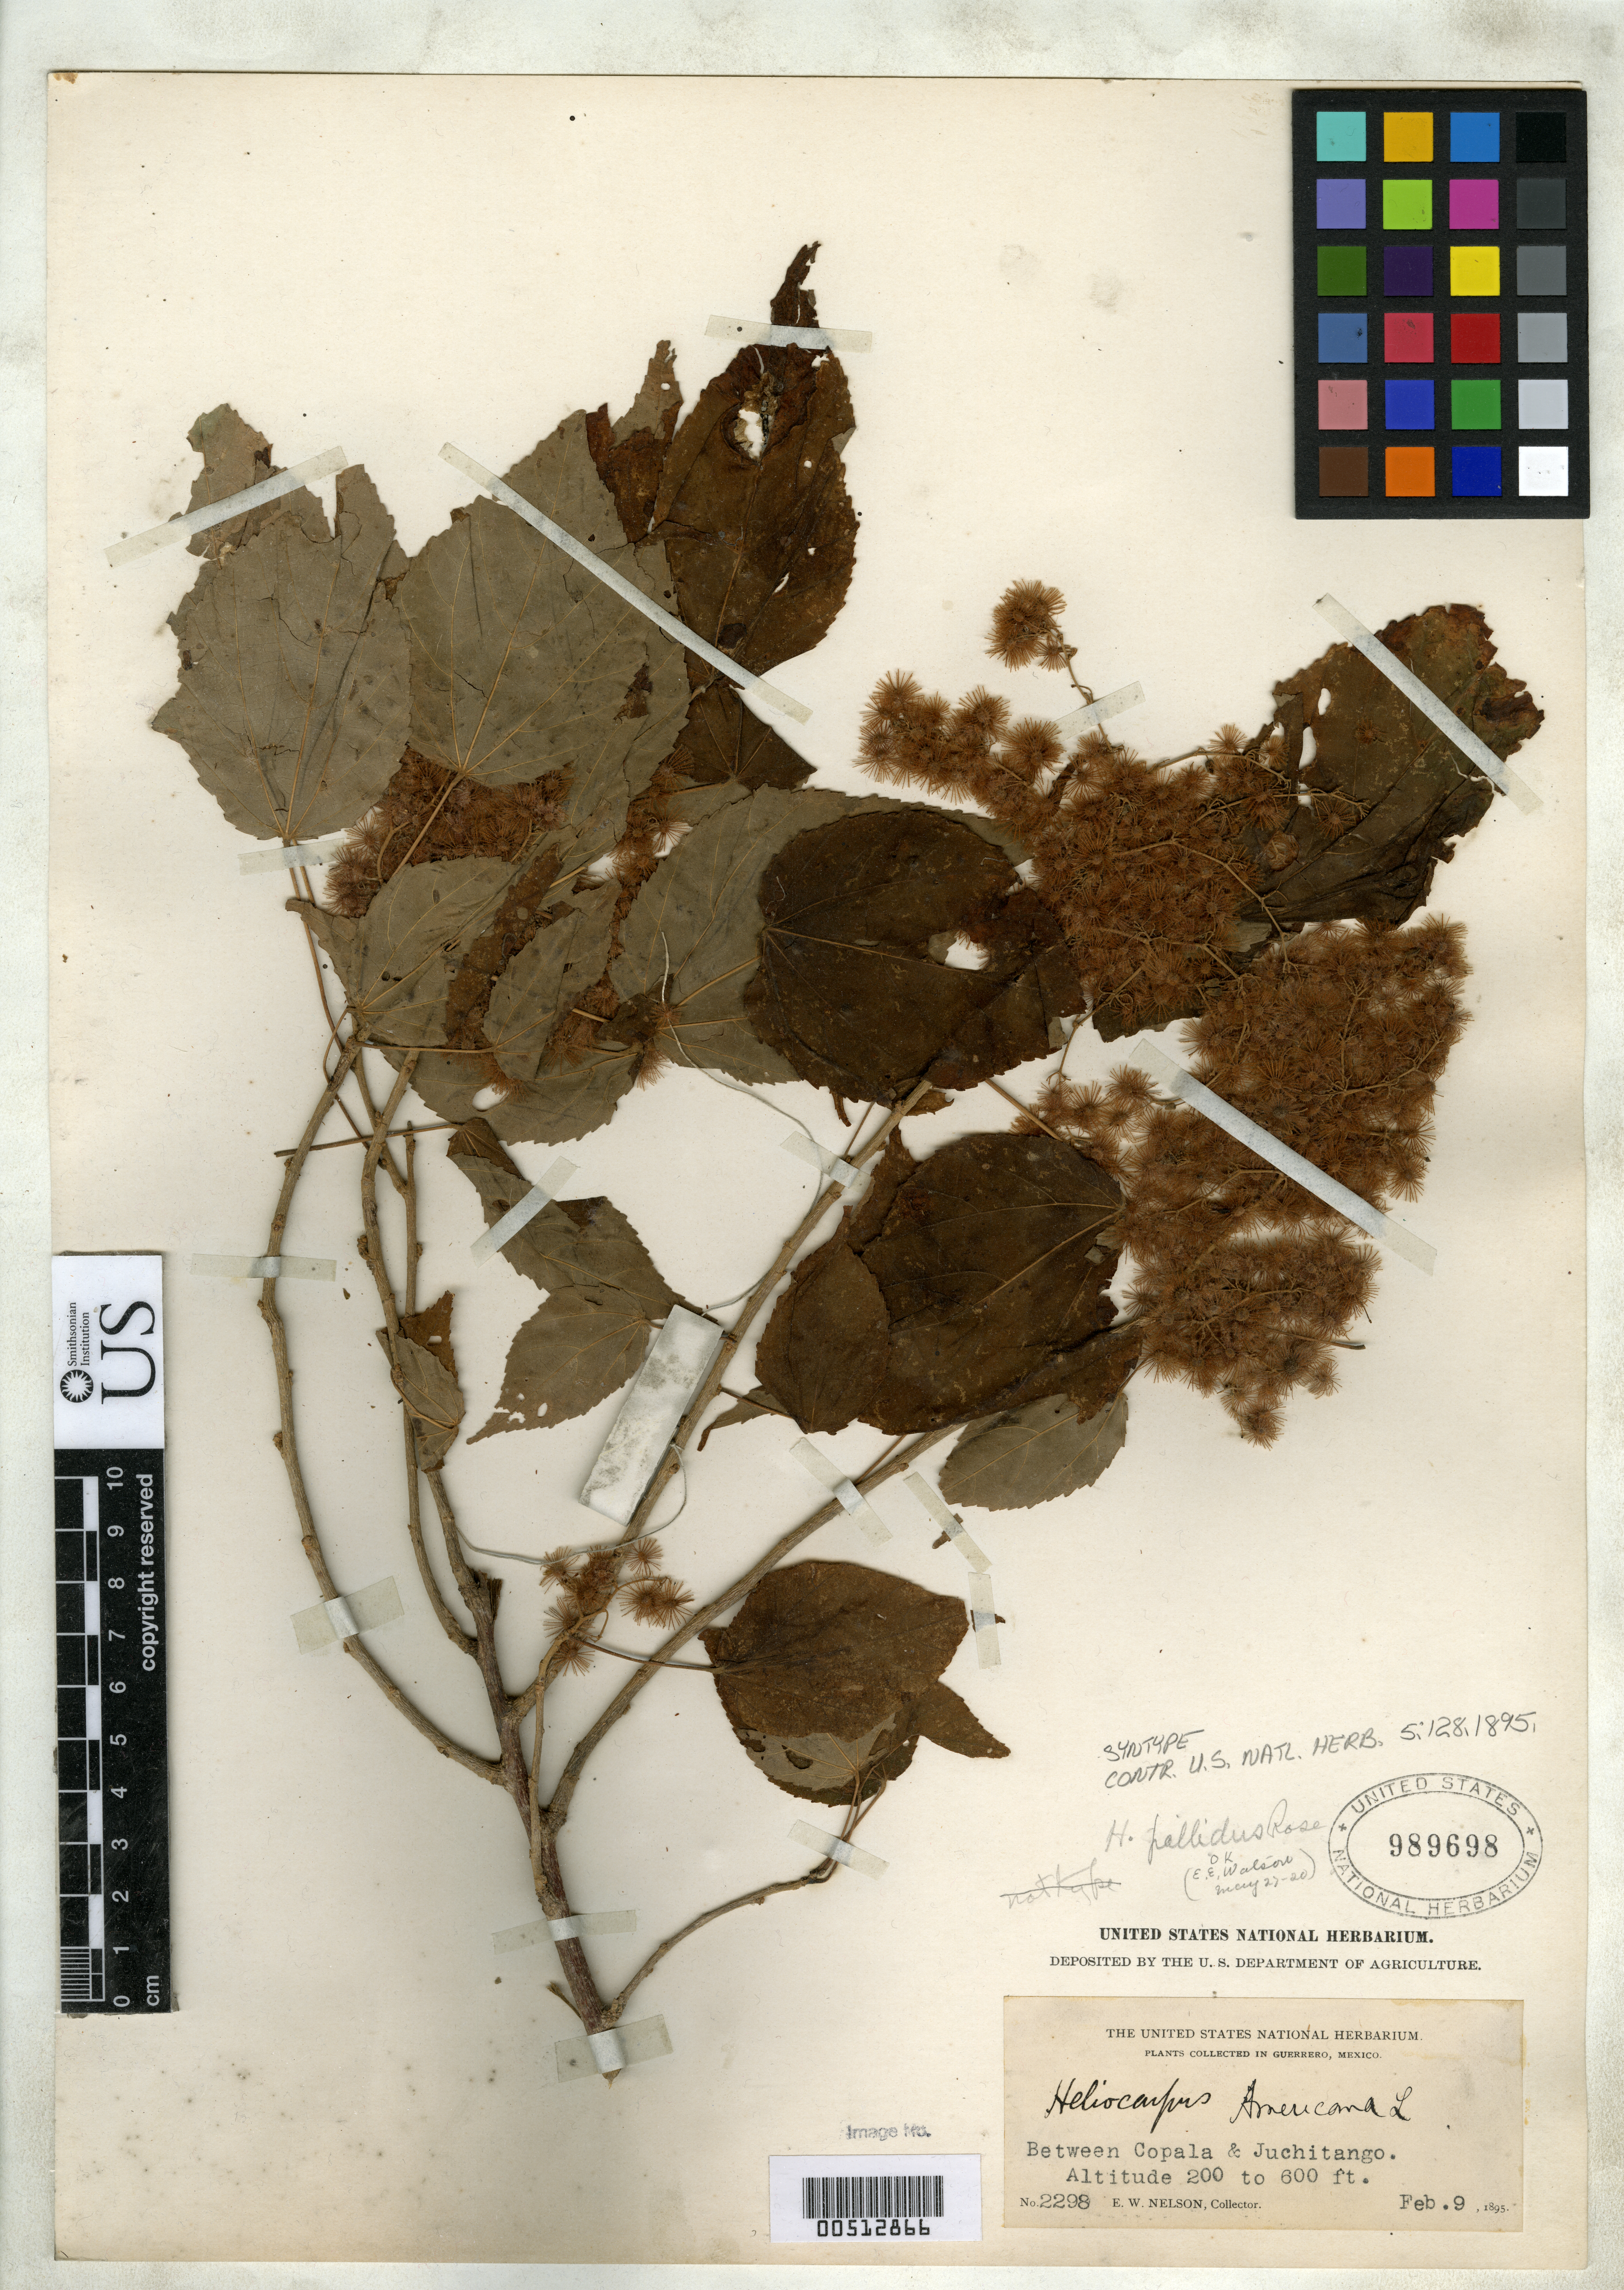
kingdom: Plantae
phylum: Tracheophyta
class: Magnoliopsida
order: Malvales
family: Malvaceae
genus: Heliocarpus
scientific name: Heliocarpus pallidus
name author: Rose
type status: Syntype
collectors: E. W. Nelson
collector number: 2298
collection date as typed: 09 Feb 1902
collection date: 1902-02-09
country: Mexico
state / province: Guerrero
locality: Between Copala & Juchitango.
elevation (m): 61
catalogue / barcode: US 989698